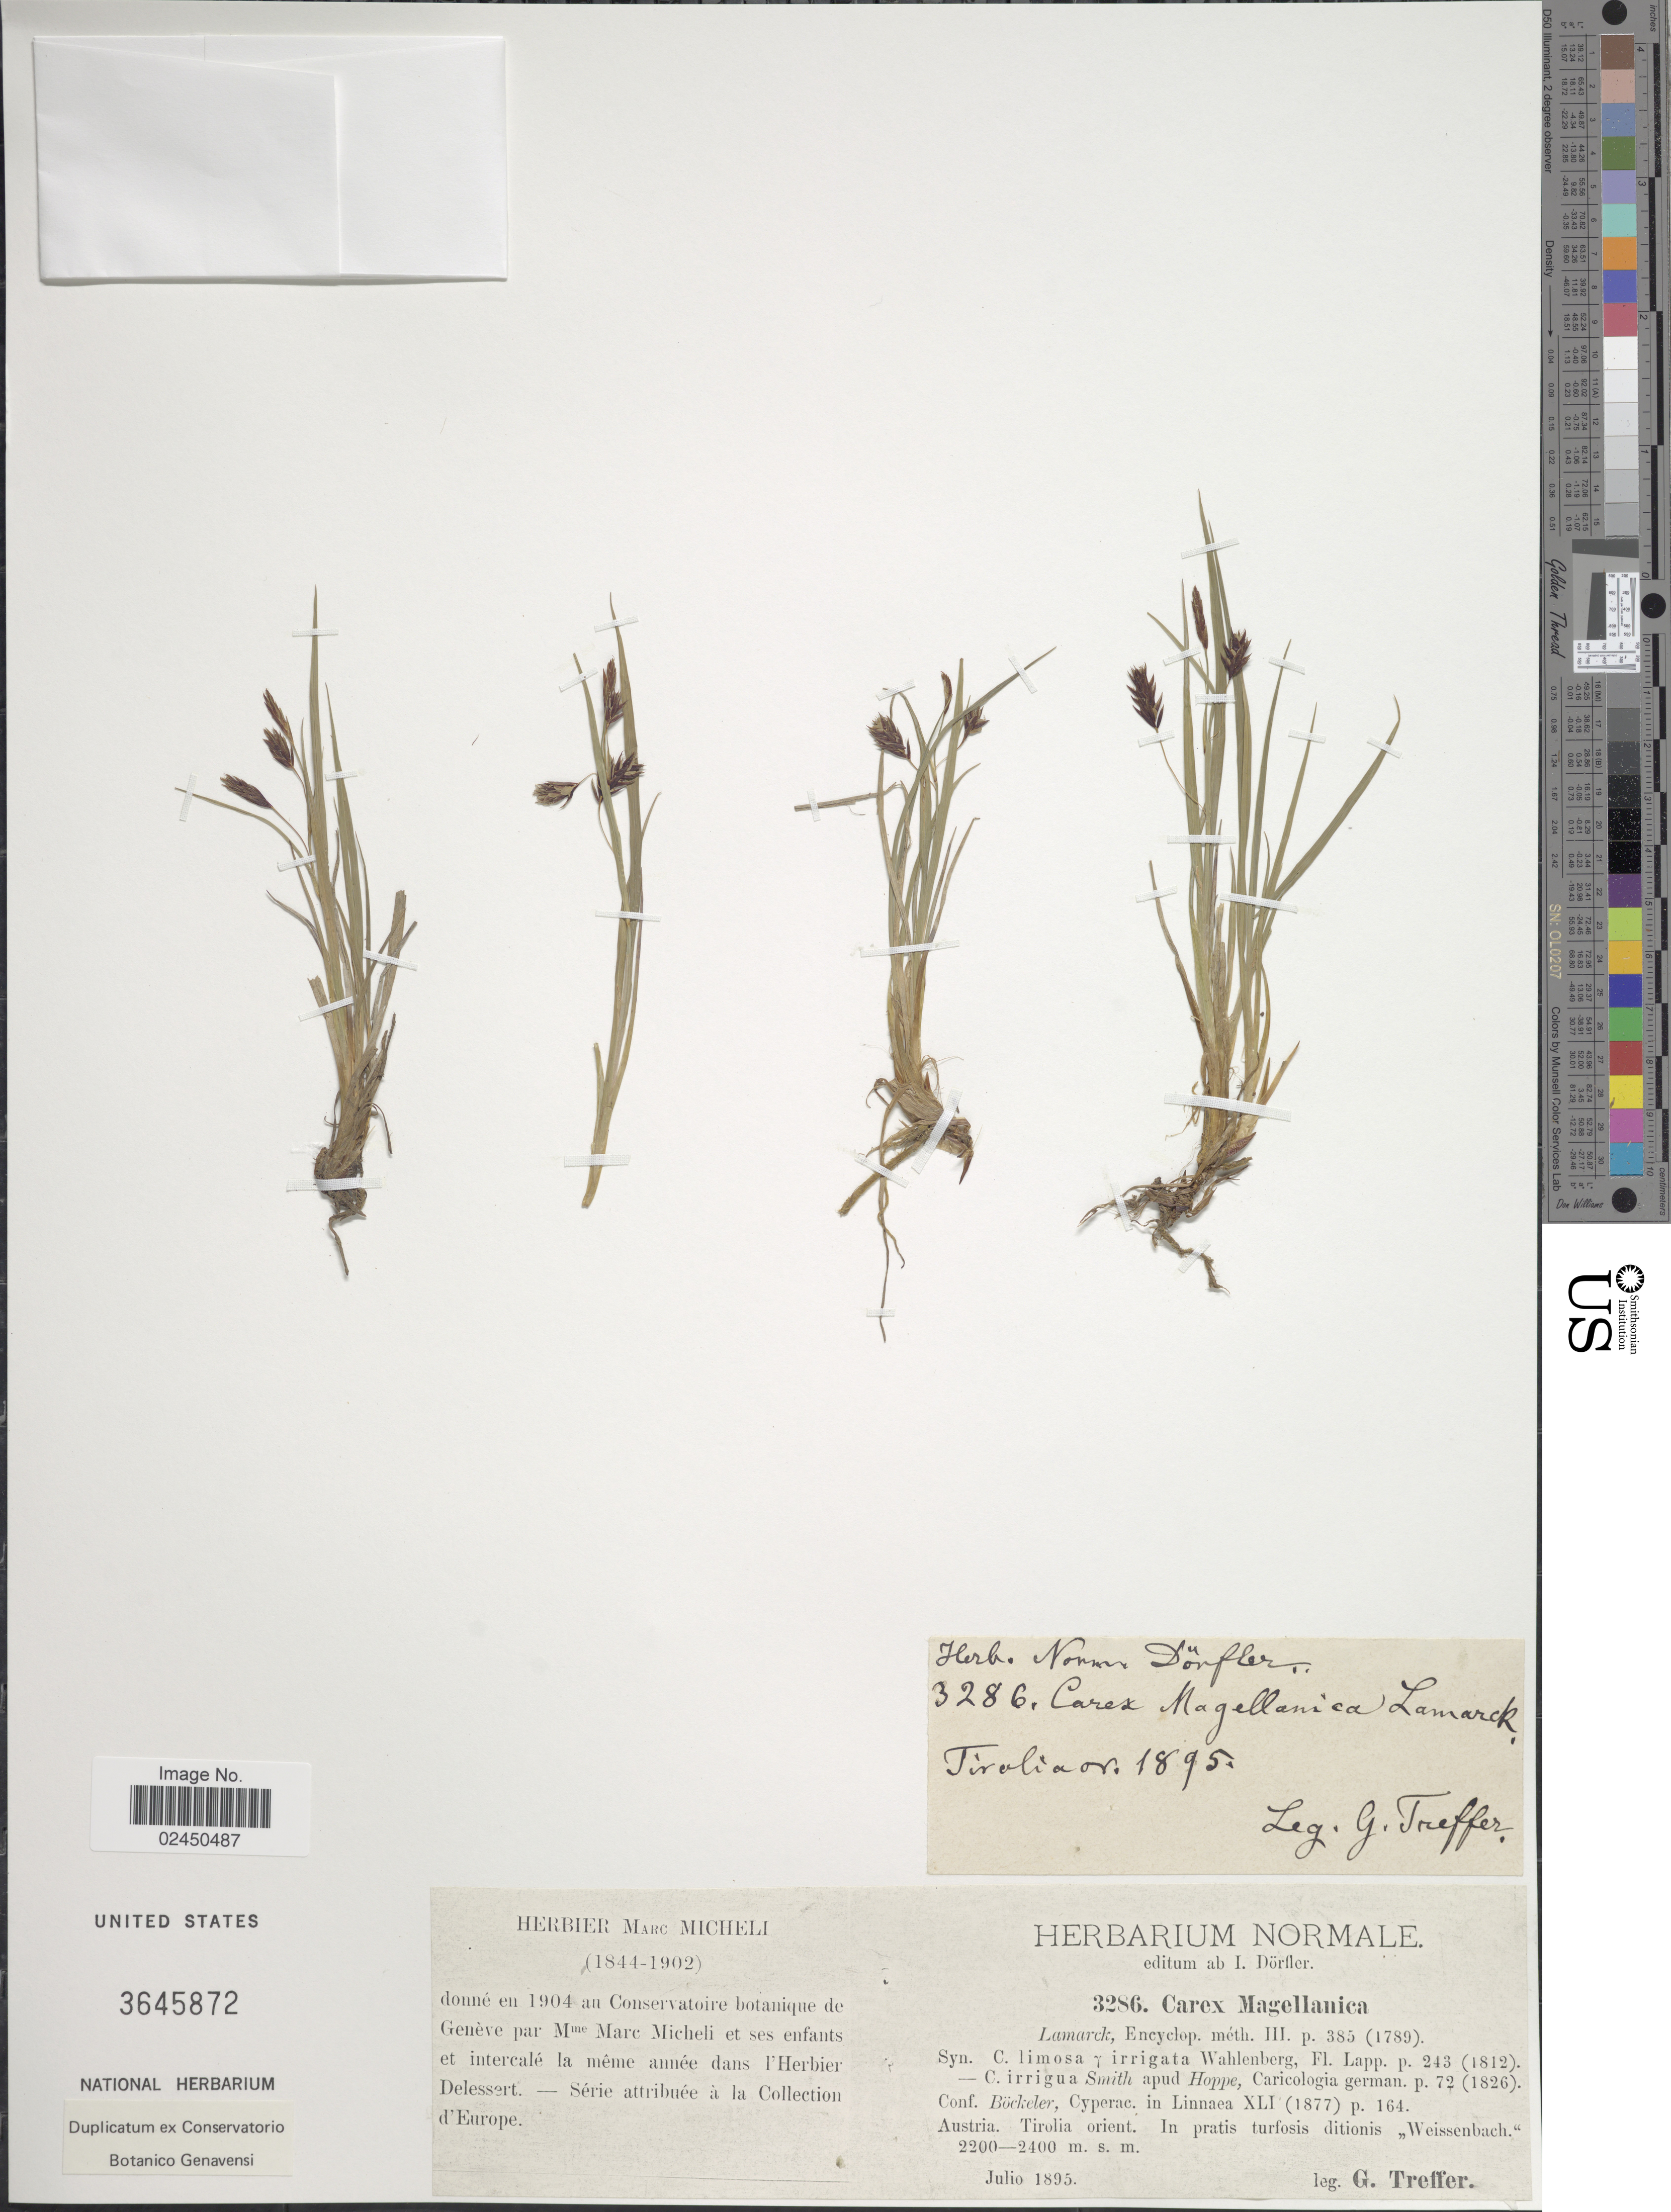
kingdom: Plantae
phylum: Tracheophyta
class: Liliopsida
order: Poales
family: Cyperaceae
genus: Carex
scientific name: Carex magellanica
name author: Lam.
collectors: G. Treffer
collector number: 3286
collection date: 1895-07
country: Austria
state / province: Tirol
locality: Tirolia orient. In pratis turfosis ditionis Weissenbach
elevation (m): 2200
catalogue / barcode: US 3645872